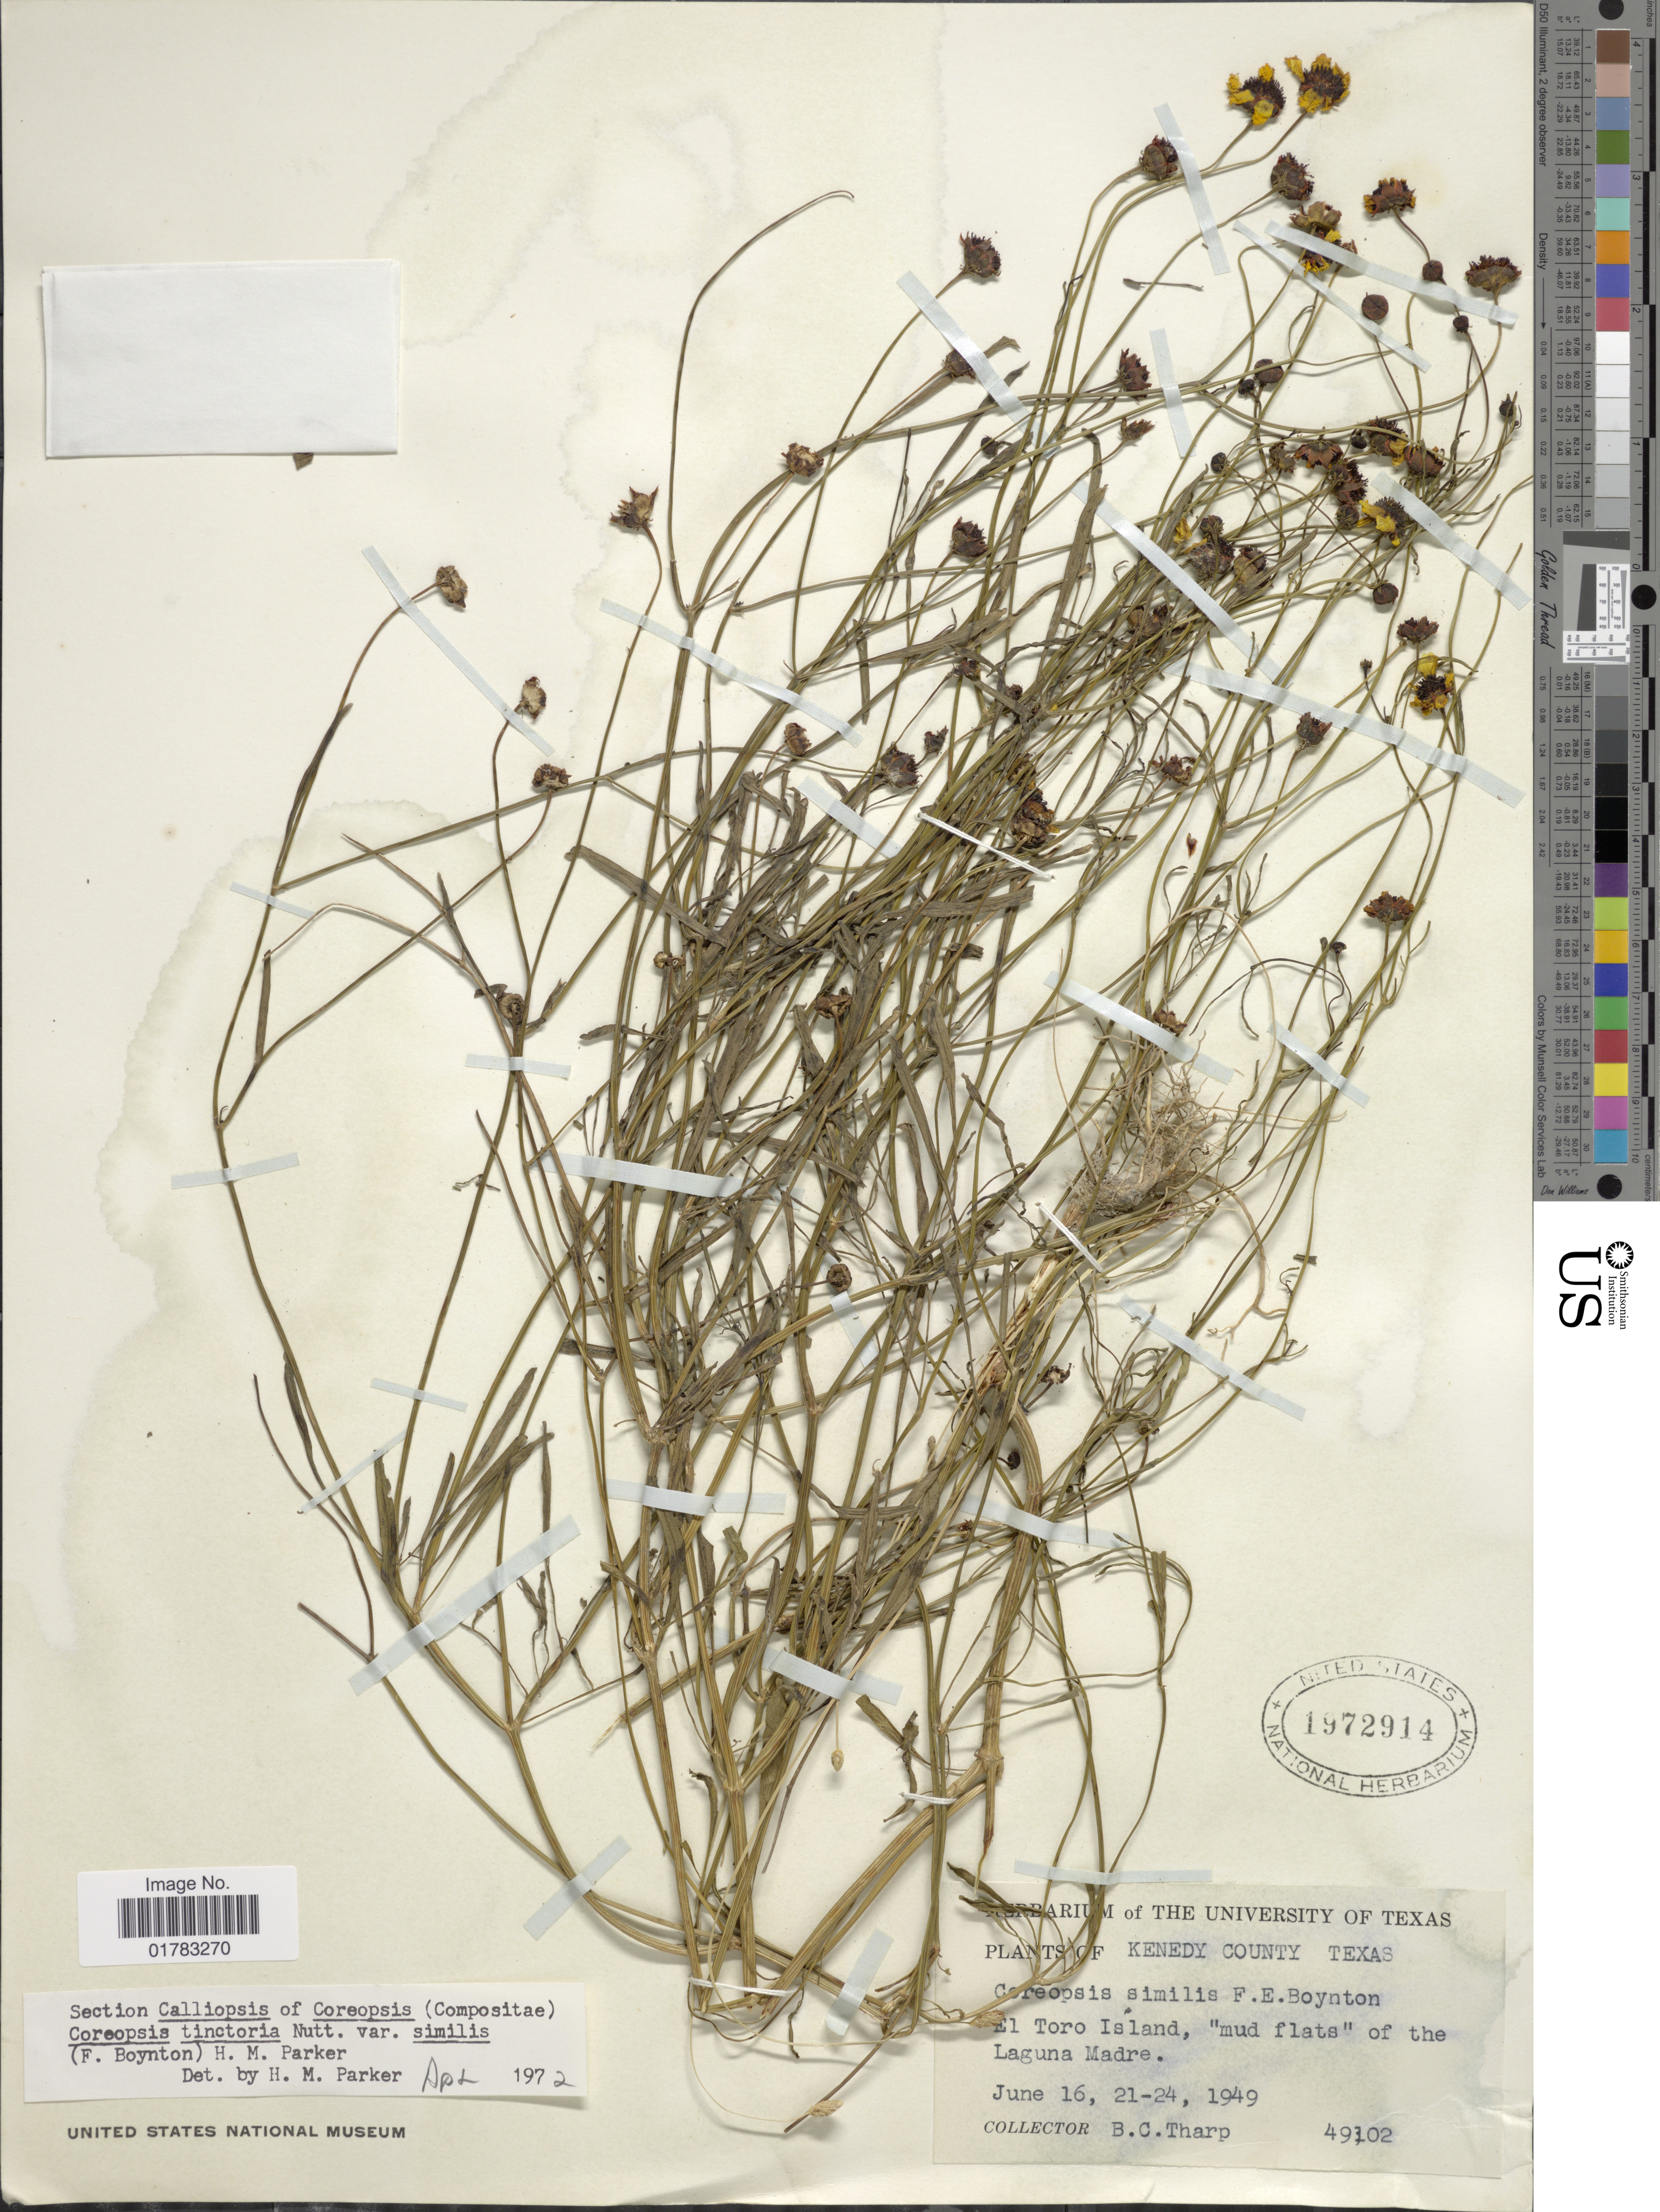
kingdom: Plantae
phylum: Tracheophyta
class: Magnoliopsida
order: Asterales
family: Asteraceae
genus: Coreopsis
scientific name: Coreopsis tinctoria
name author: Nutt.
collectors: B. C. Tharp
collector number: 49102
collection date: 1949-06-16/1949-06-24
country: United States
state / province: Texas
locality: Kenedy County, ElToro Island, "mud flats"of the Laguna Madre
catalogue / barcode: US 1972914